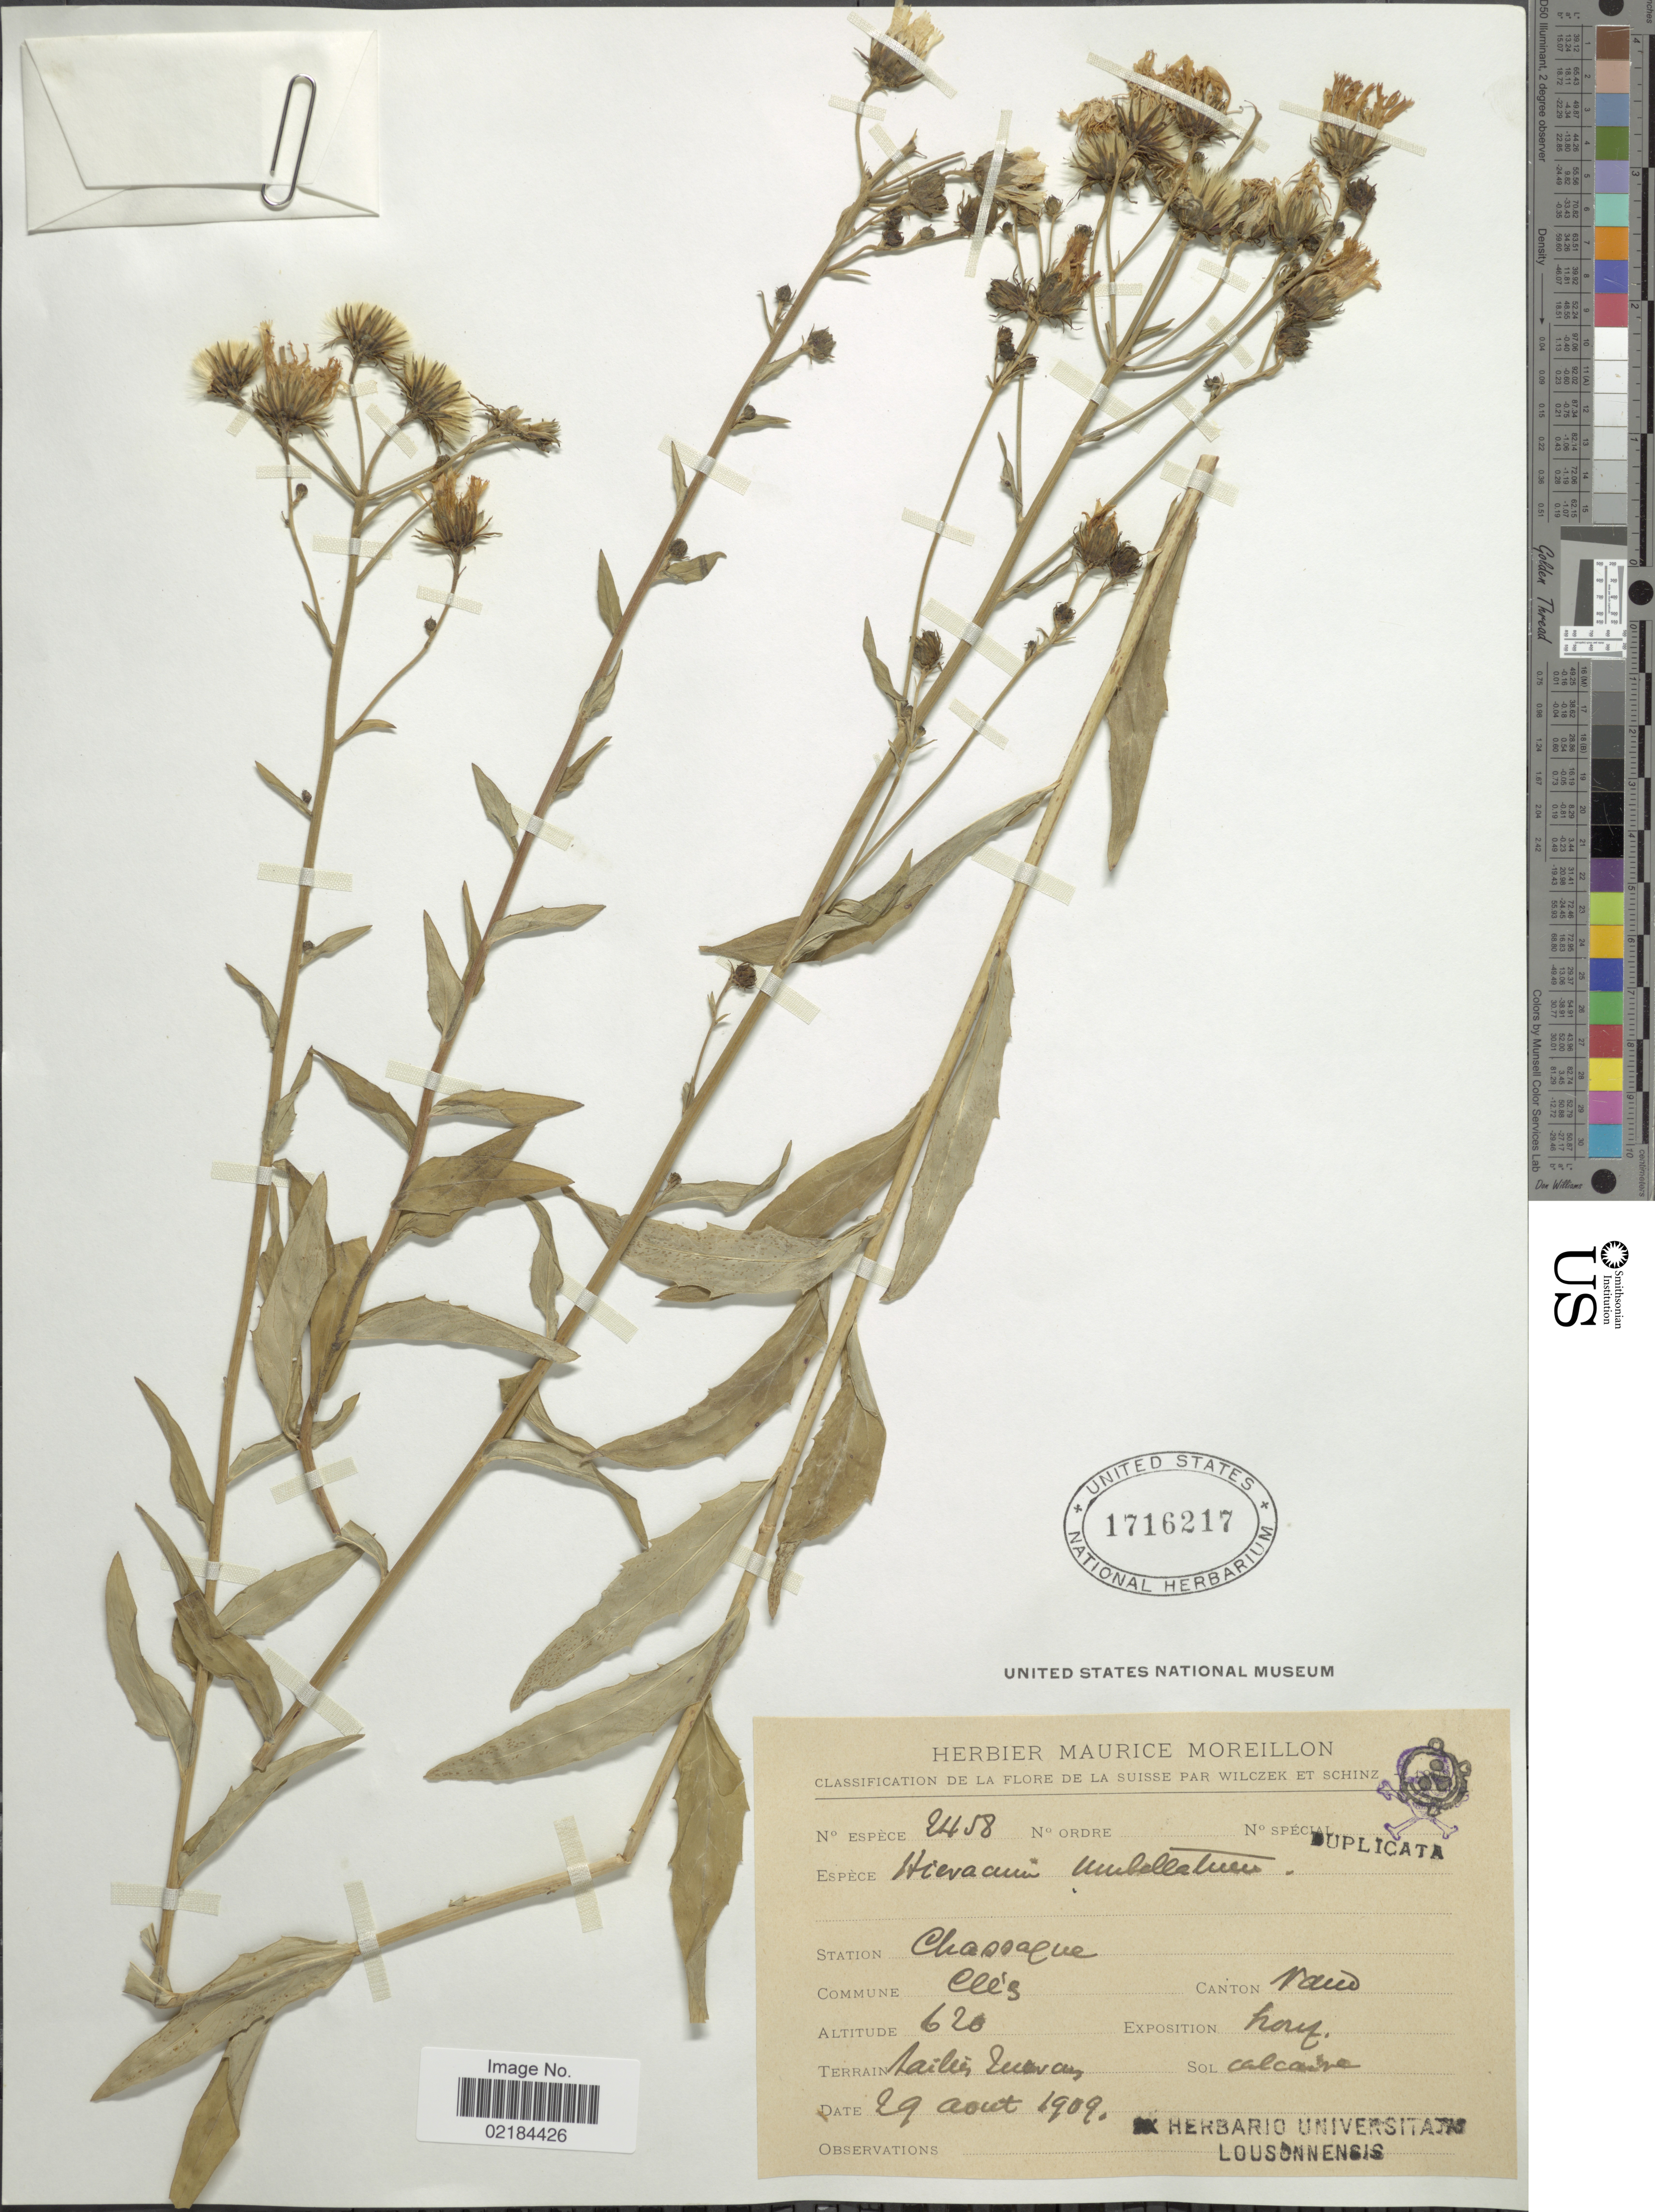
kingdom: Plantae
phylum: Tracheophyta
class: Magnoliopsida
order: Asterales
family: Asteraceae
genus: Hieracium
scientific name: Hieracium umbellatum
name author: L.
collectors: ex herb. Maurice Moreillon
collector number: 2458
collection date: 1909-08-29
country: Switzerland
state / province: Vaud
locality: Clées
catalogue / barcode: US 1716217